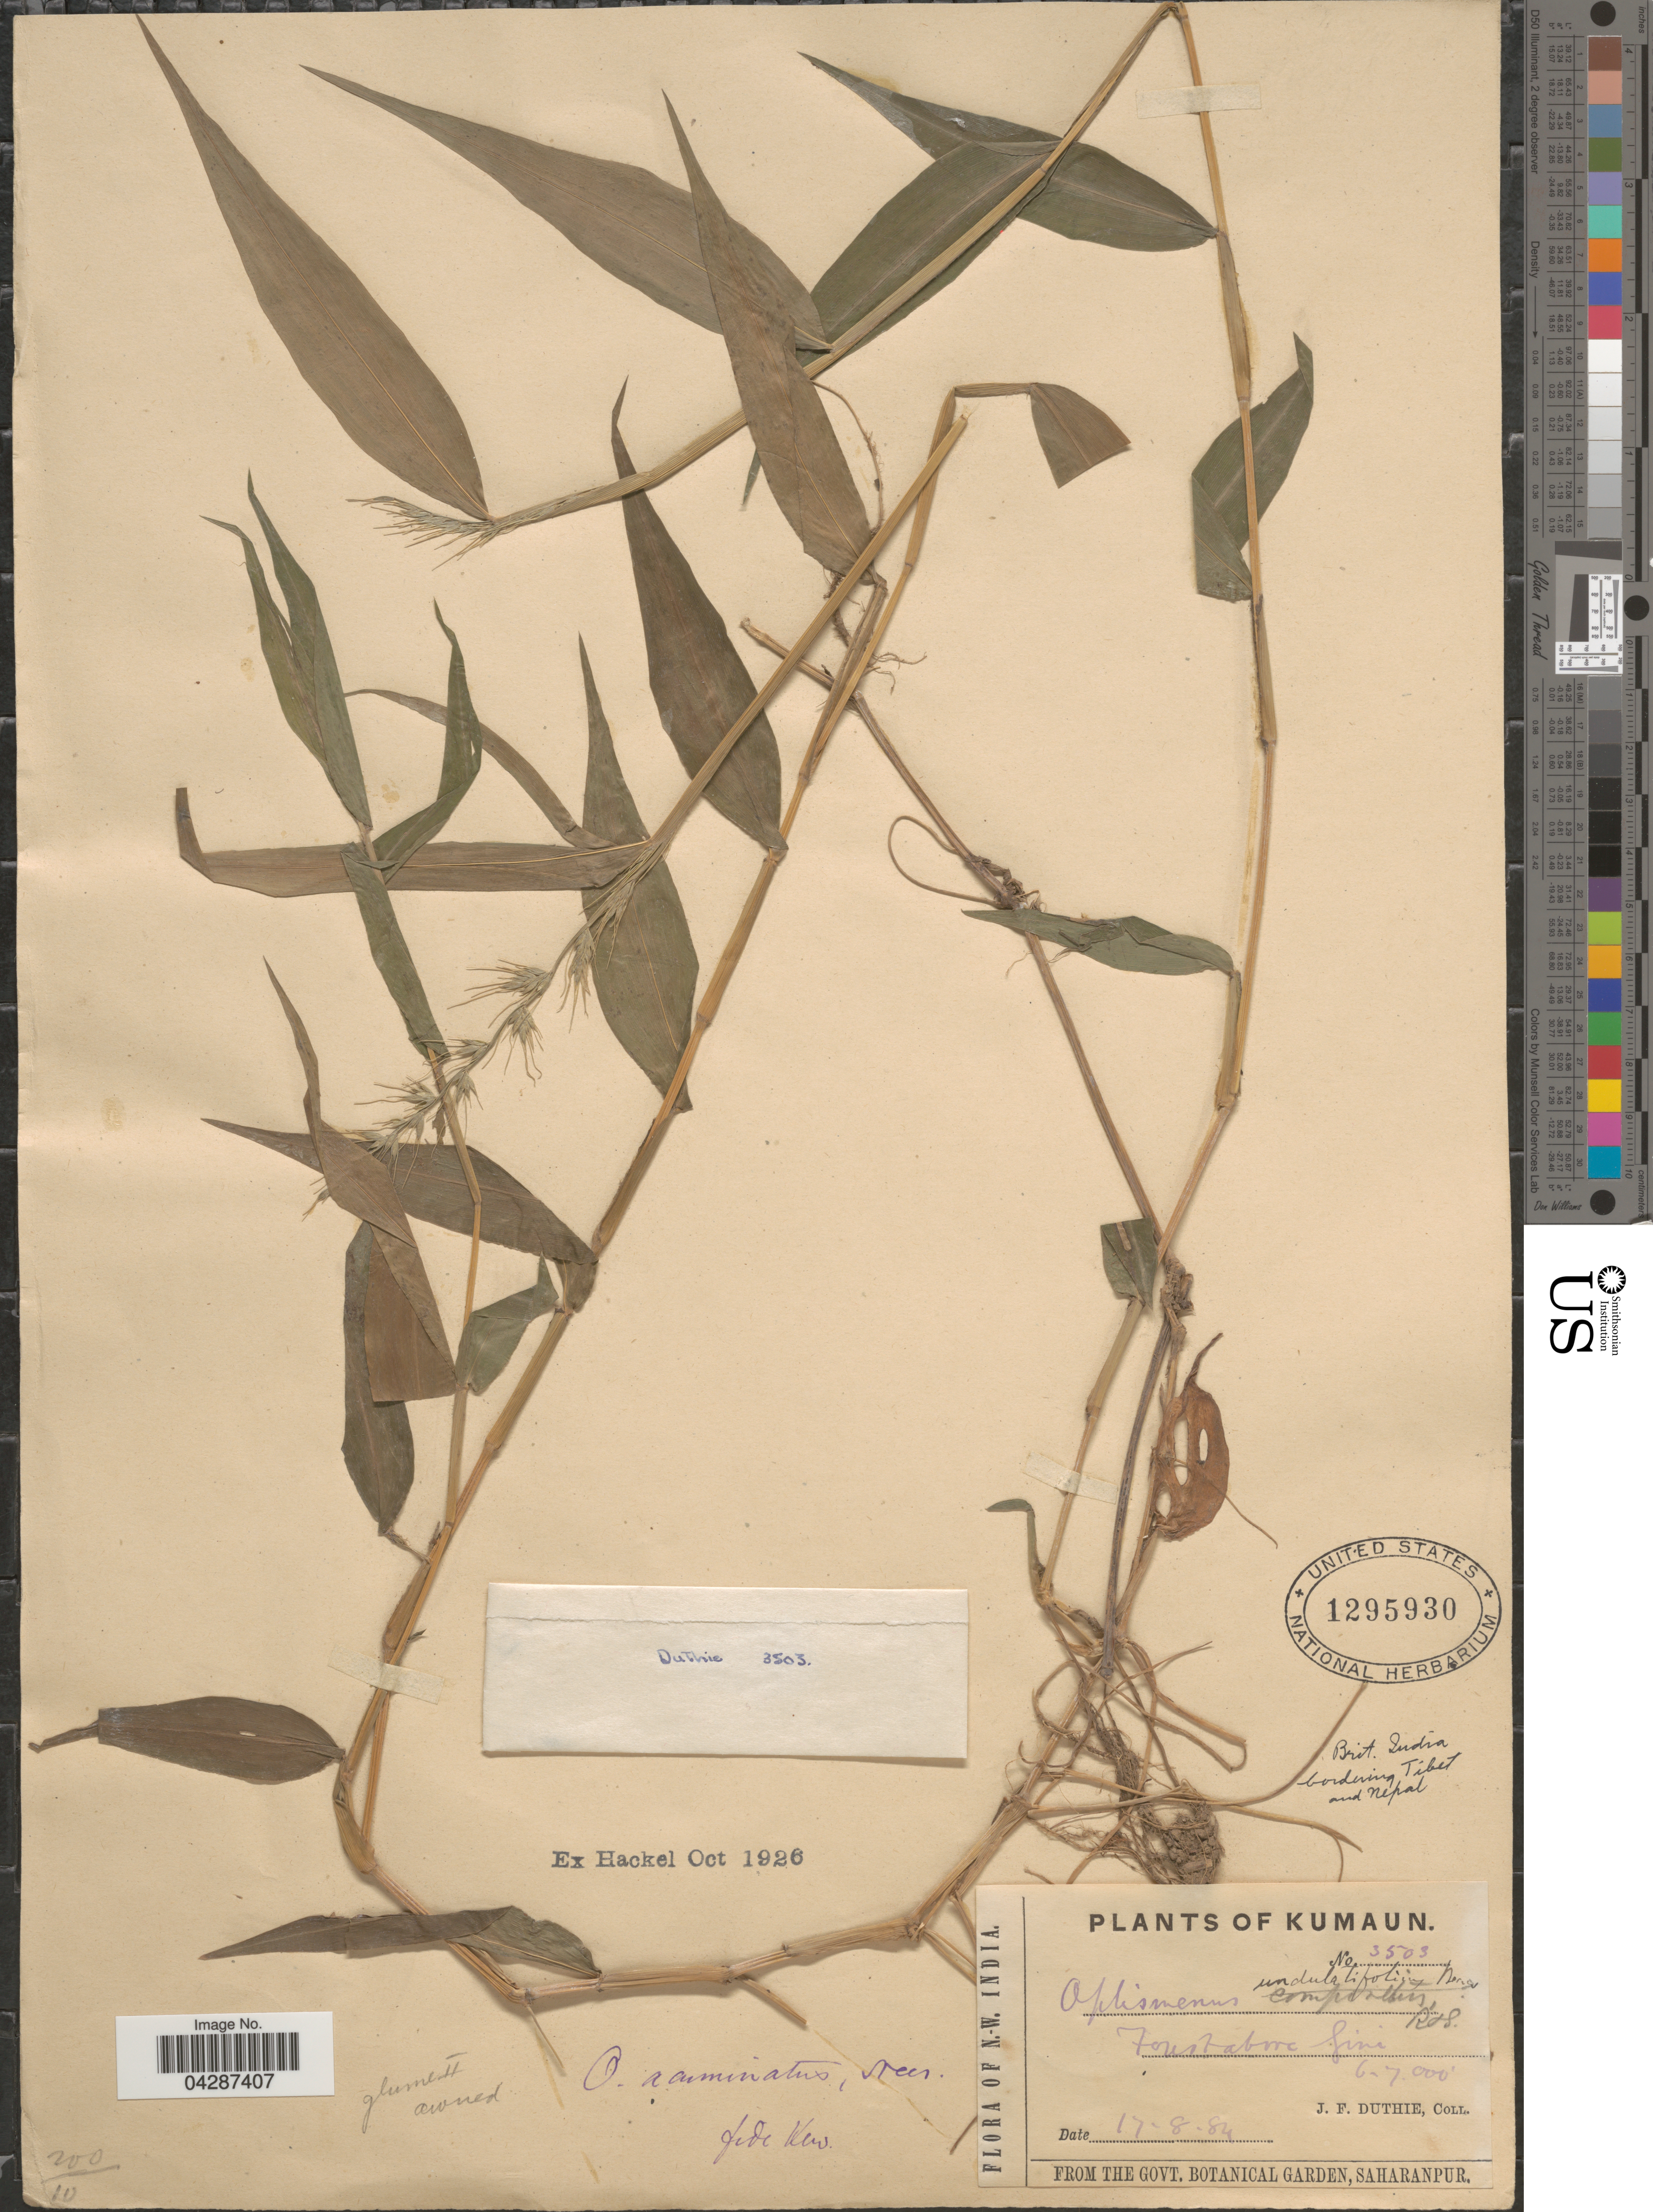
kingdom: Plantae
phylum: Tracheophyta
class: Liliopsida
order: Poales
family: Poaceae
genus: Oplismenus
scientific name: Oplismenus undulatifolius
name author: (Ard.) P. Beauv.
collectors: J. F. Duthie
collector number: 3503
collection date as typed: Transcribed d/m/y: 17/8/84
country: India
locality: Kumaun. Forest above Gini.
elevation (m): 1829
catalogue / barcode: US 1295930